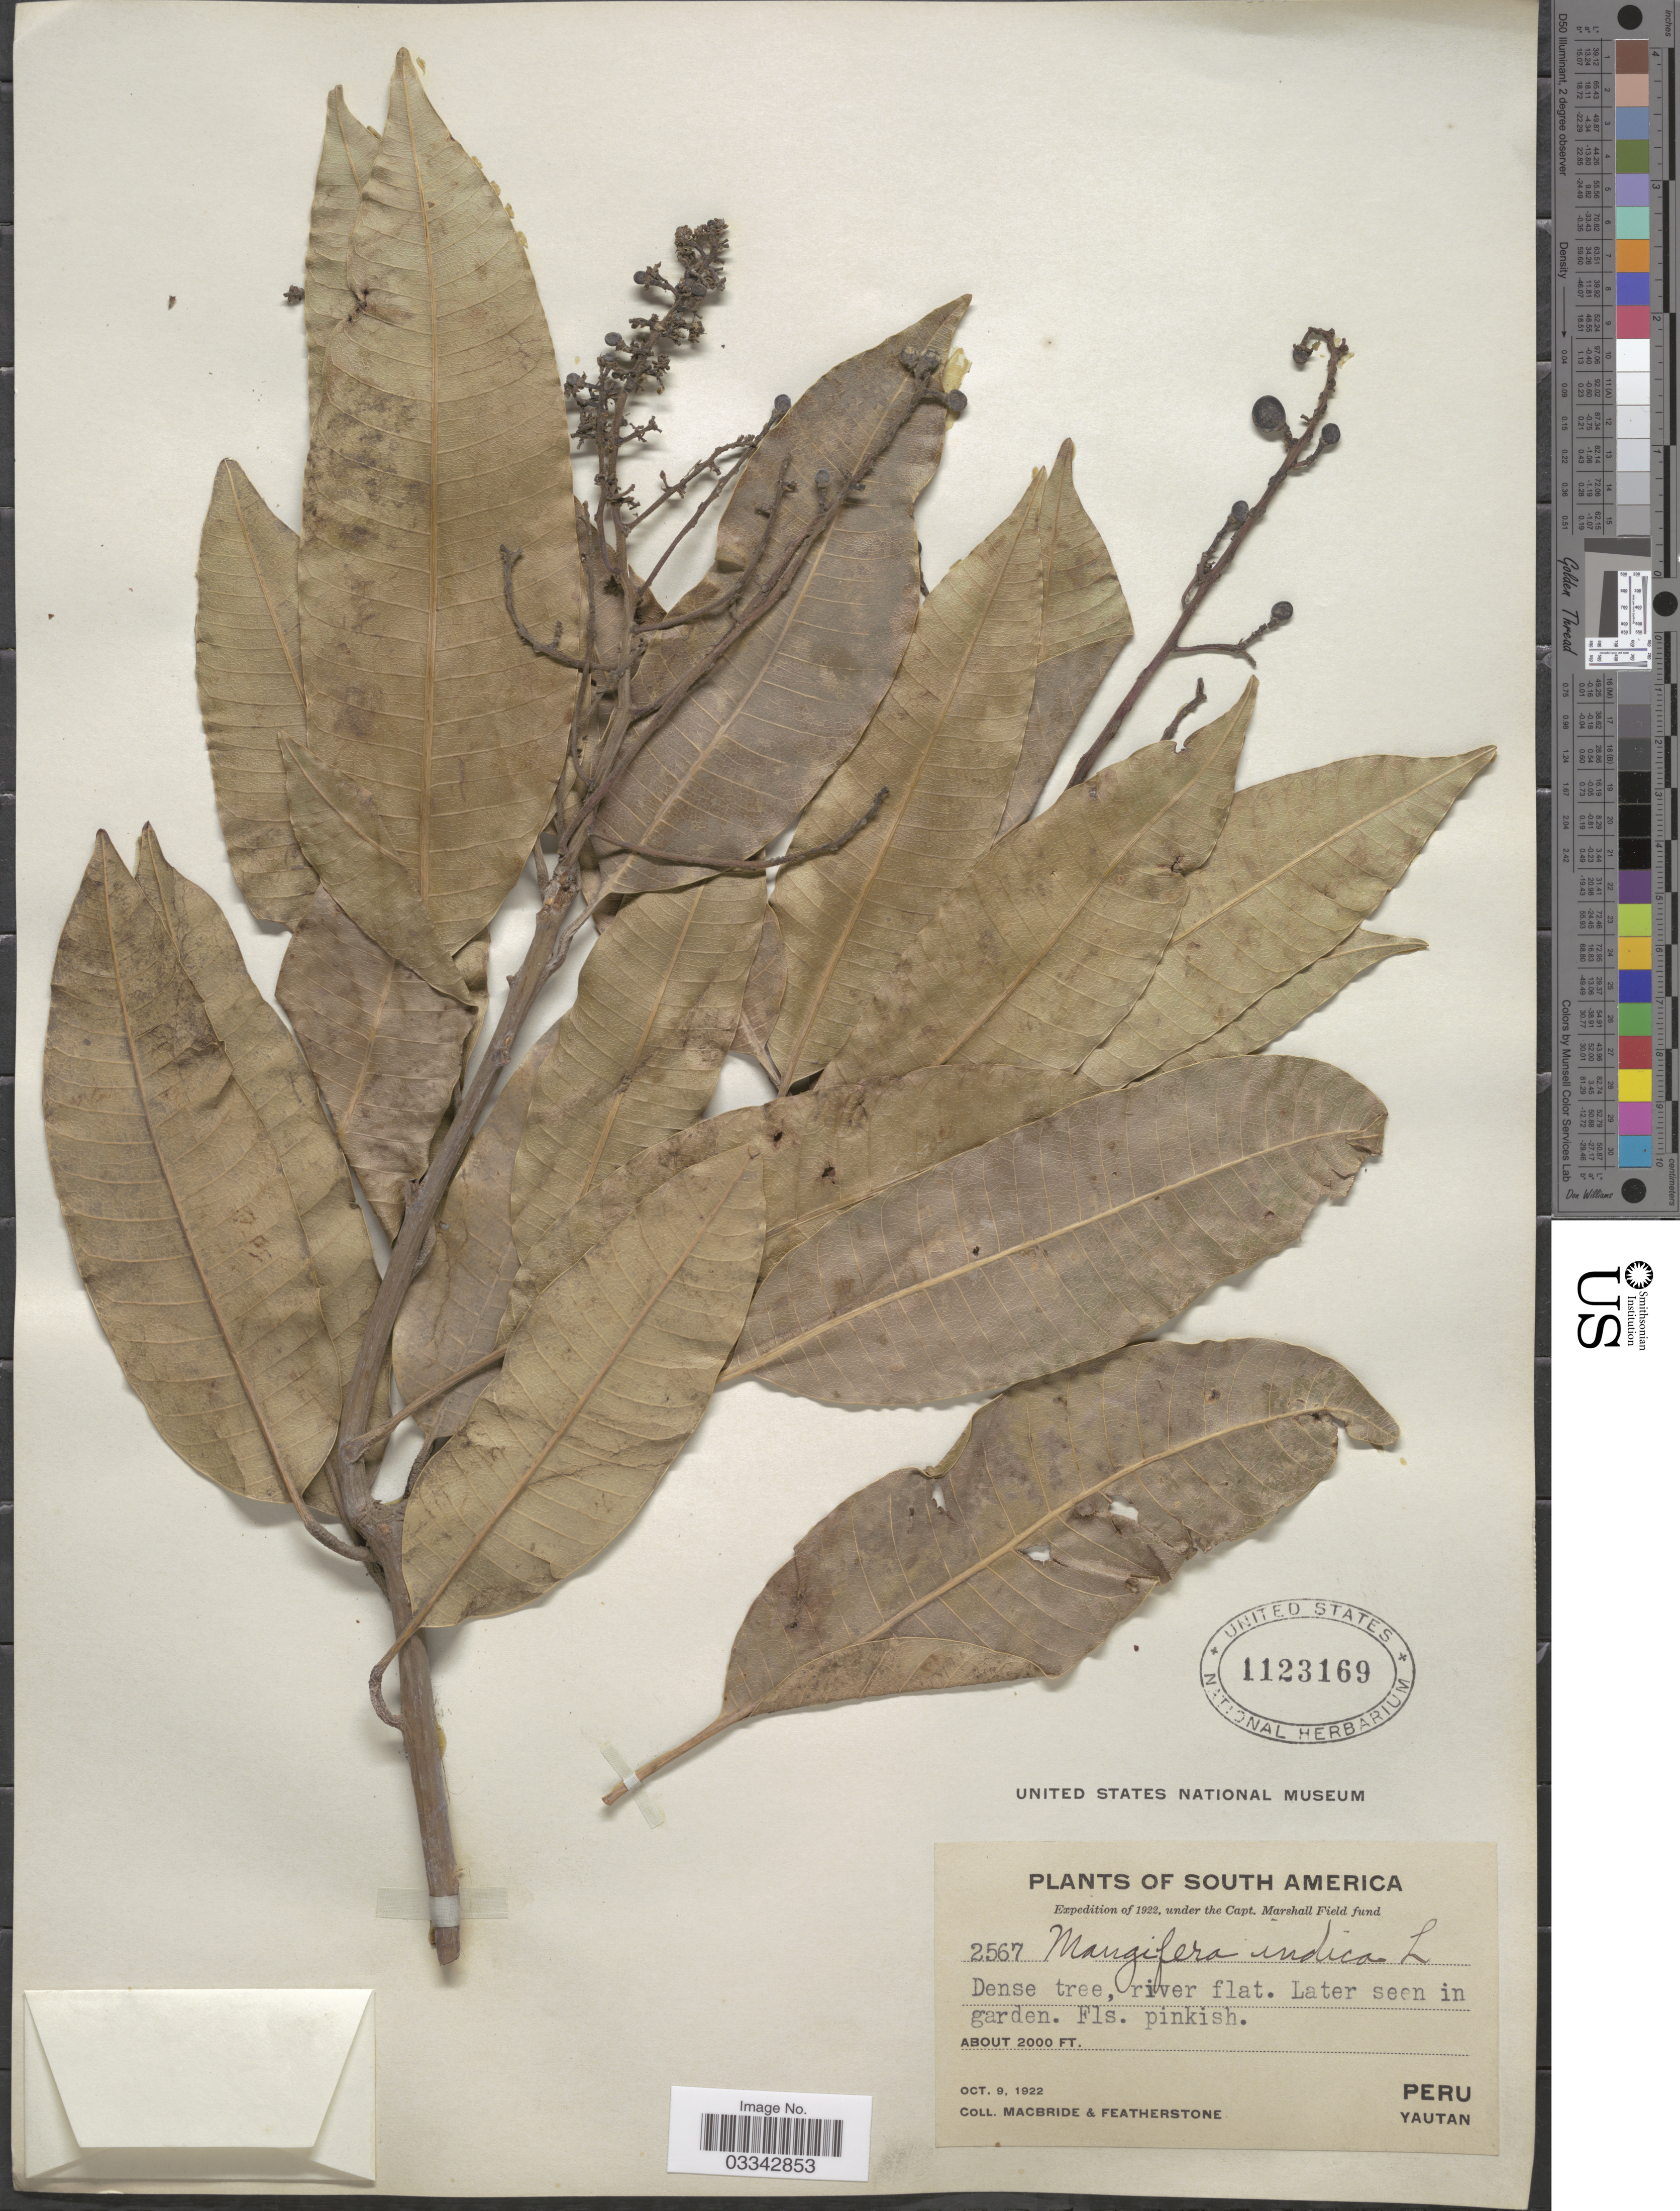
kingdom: Plantae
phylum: Tracheophyta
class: Magnoliopsida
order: Sapindales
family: Anacardiaceae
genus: Mangifera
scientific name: Mangifera indica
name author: L.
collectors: Macbride, -- & -. Featherstone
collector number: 2567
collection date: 1922-10-09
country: Peru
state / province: Ancash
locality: Yautan.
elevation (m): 610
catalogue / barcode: US 1123169